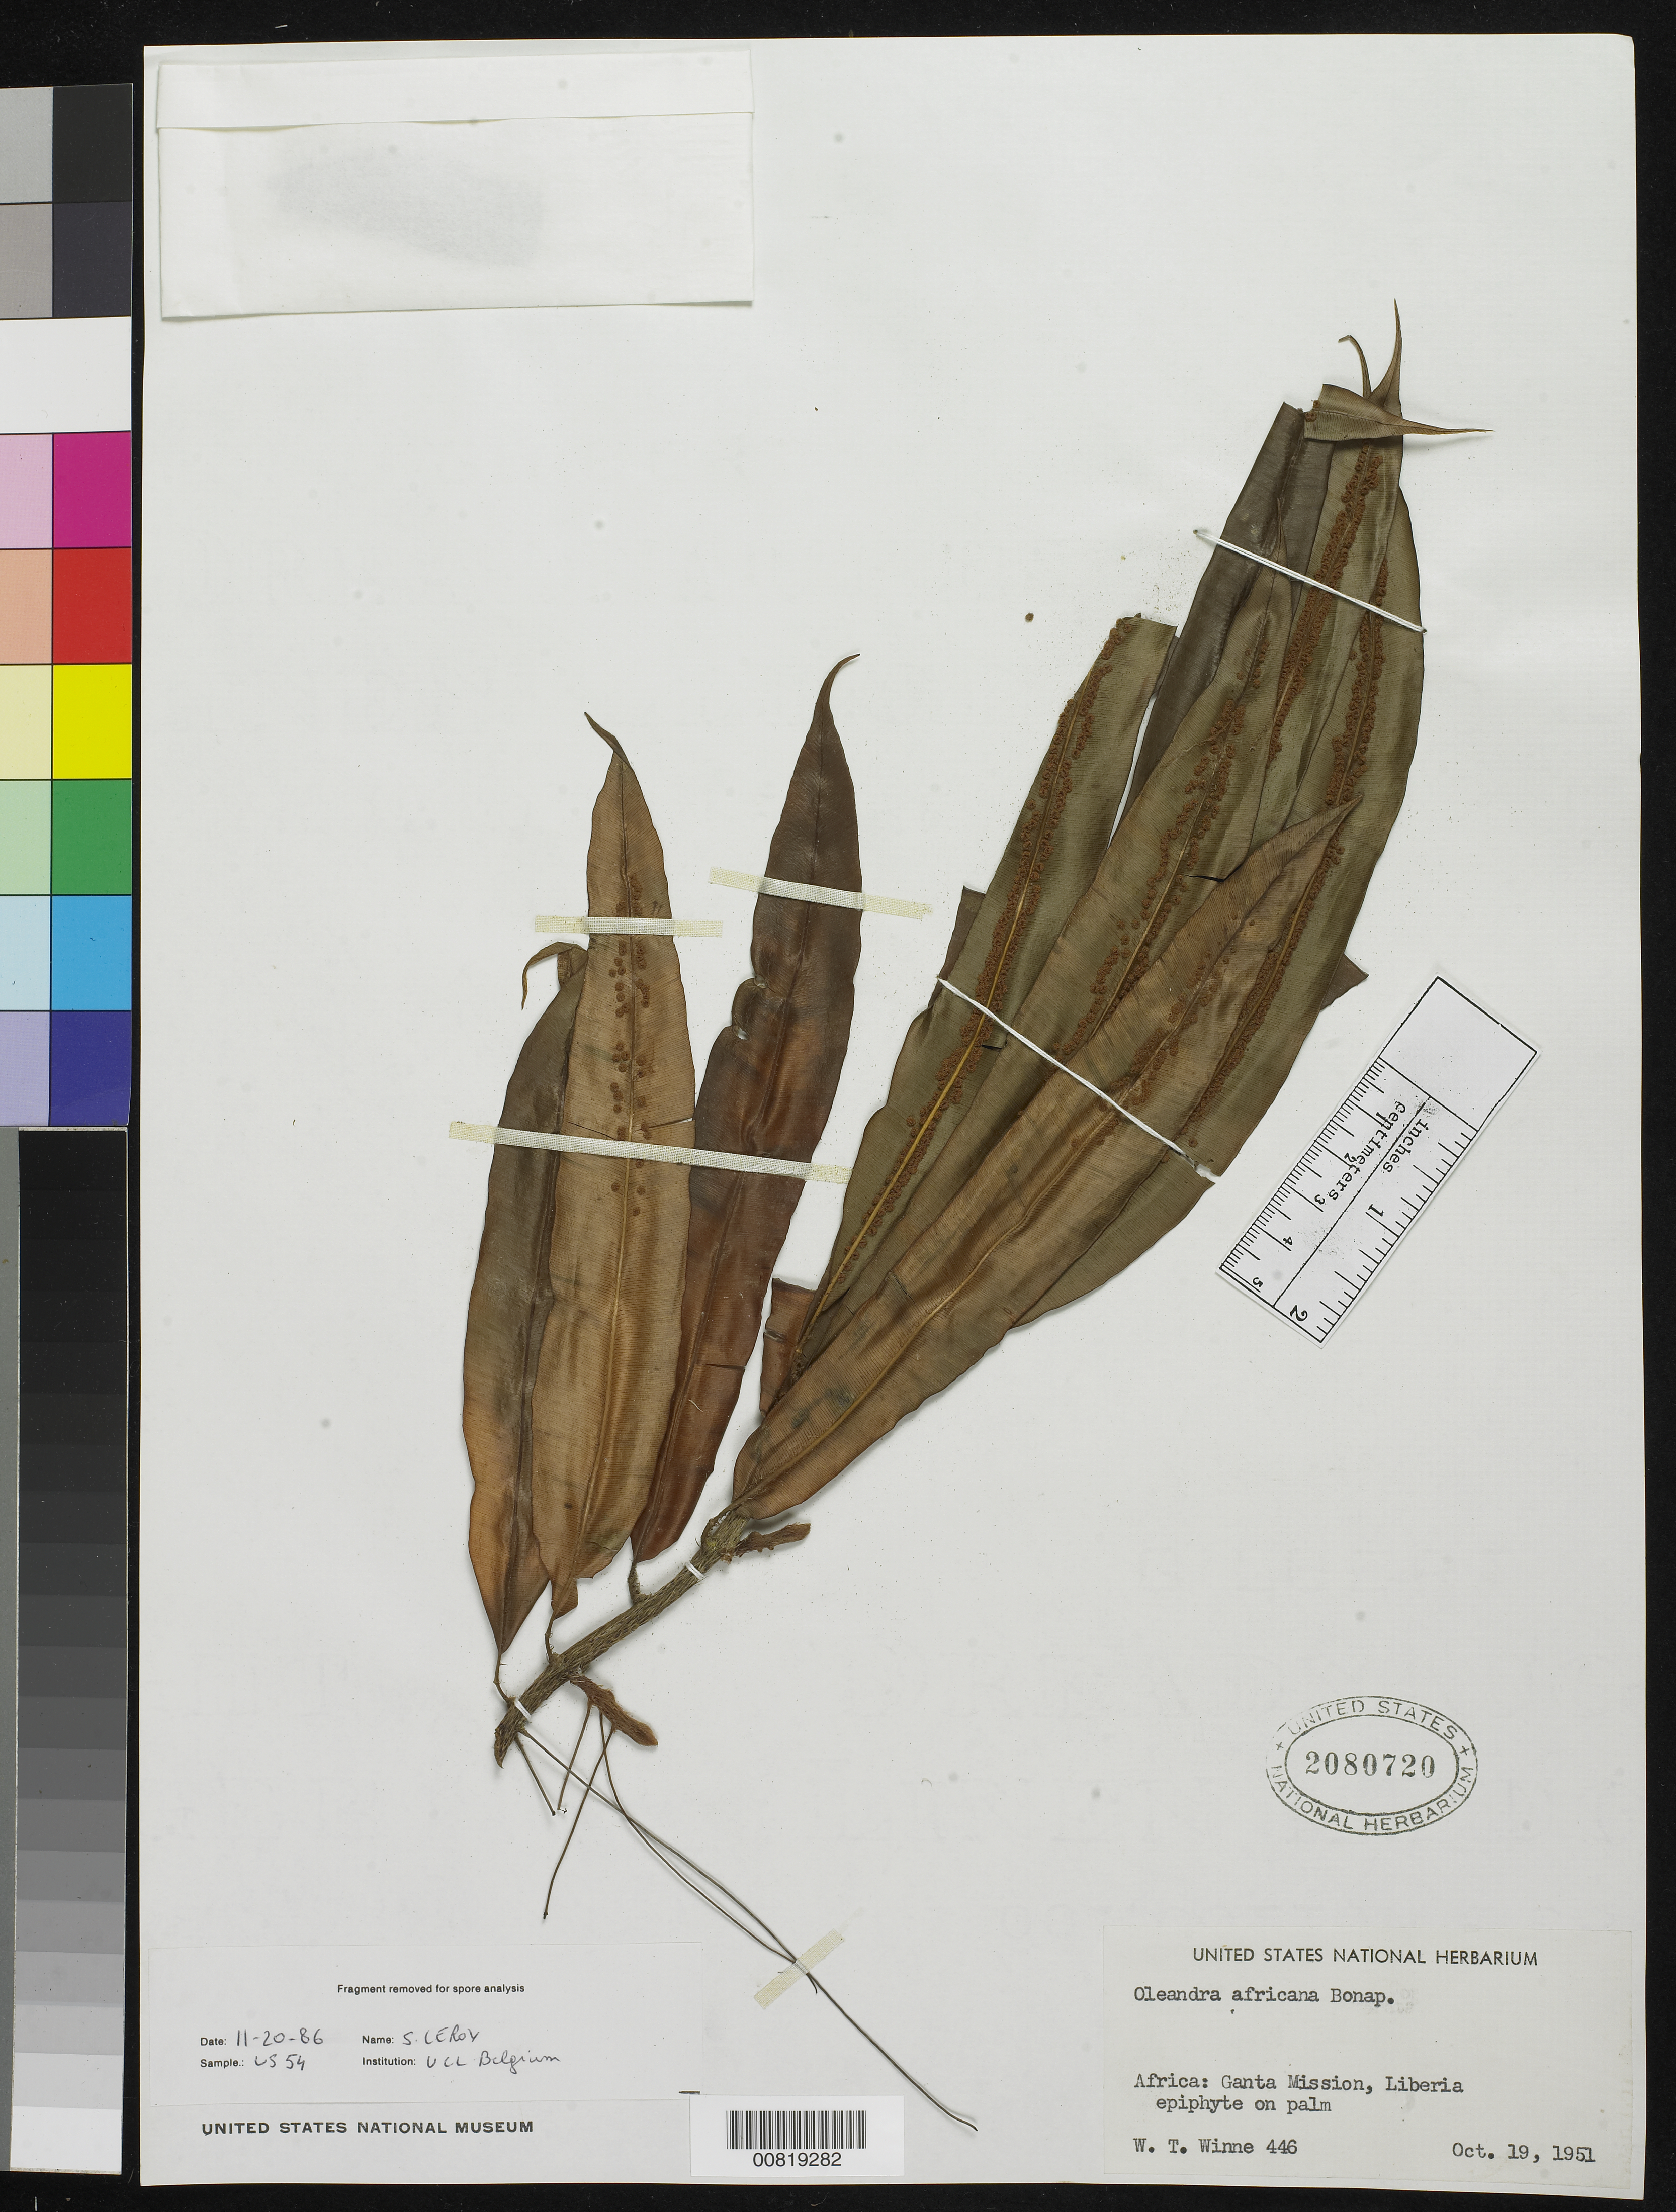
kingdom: Plantae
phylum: Tracheophyta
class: Polypodiopsida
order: Polypodiales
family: Oleandraceae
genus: Oleandra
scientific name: Oleandra africana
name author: Bonap.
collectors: -. Winne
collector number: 446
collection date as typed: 19 Oct 1951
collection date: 1951-10-19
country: Liberia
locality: Ganta Mission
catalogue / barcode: US 2080720